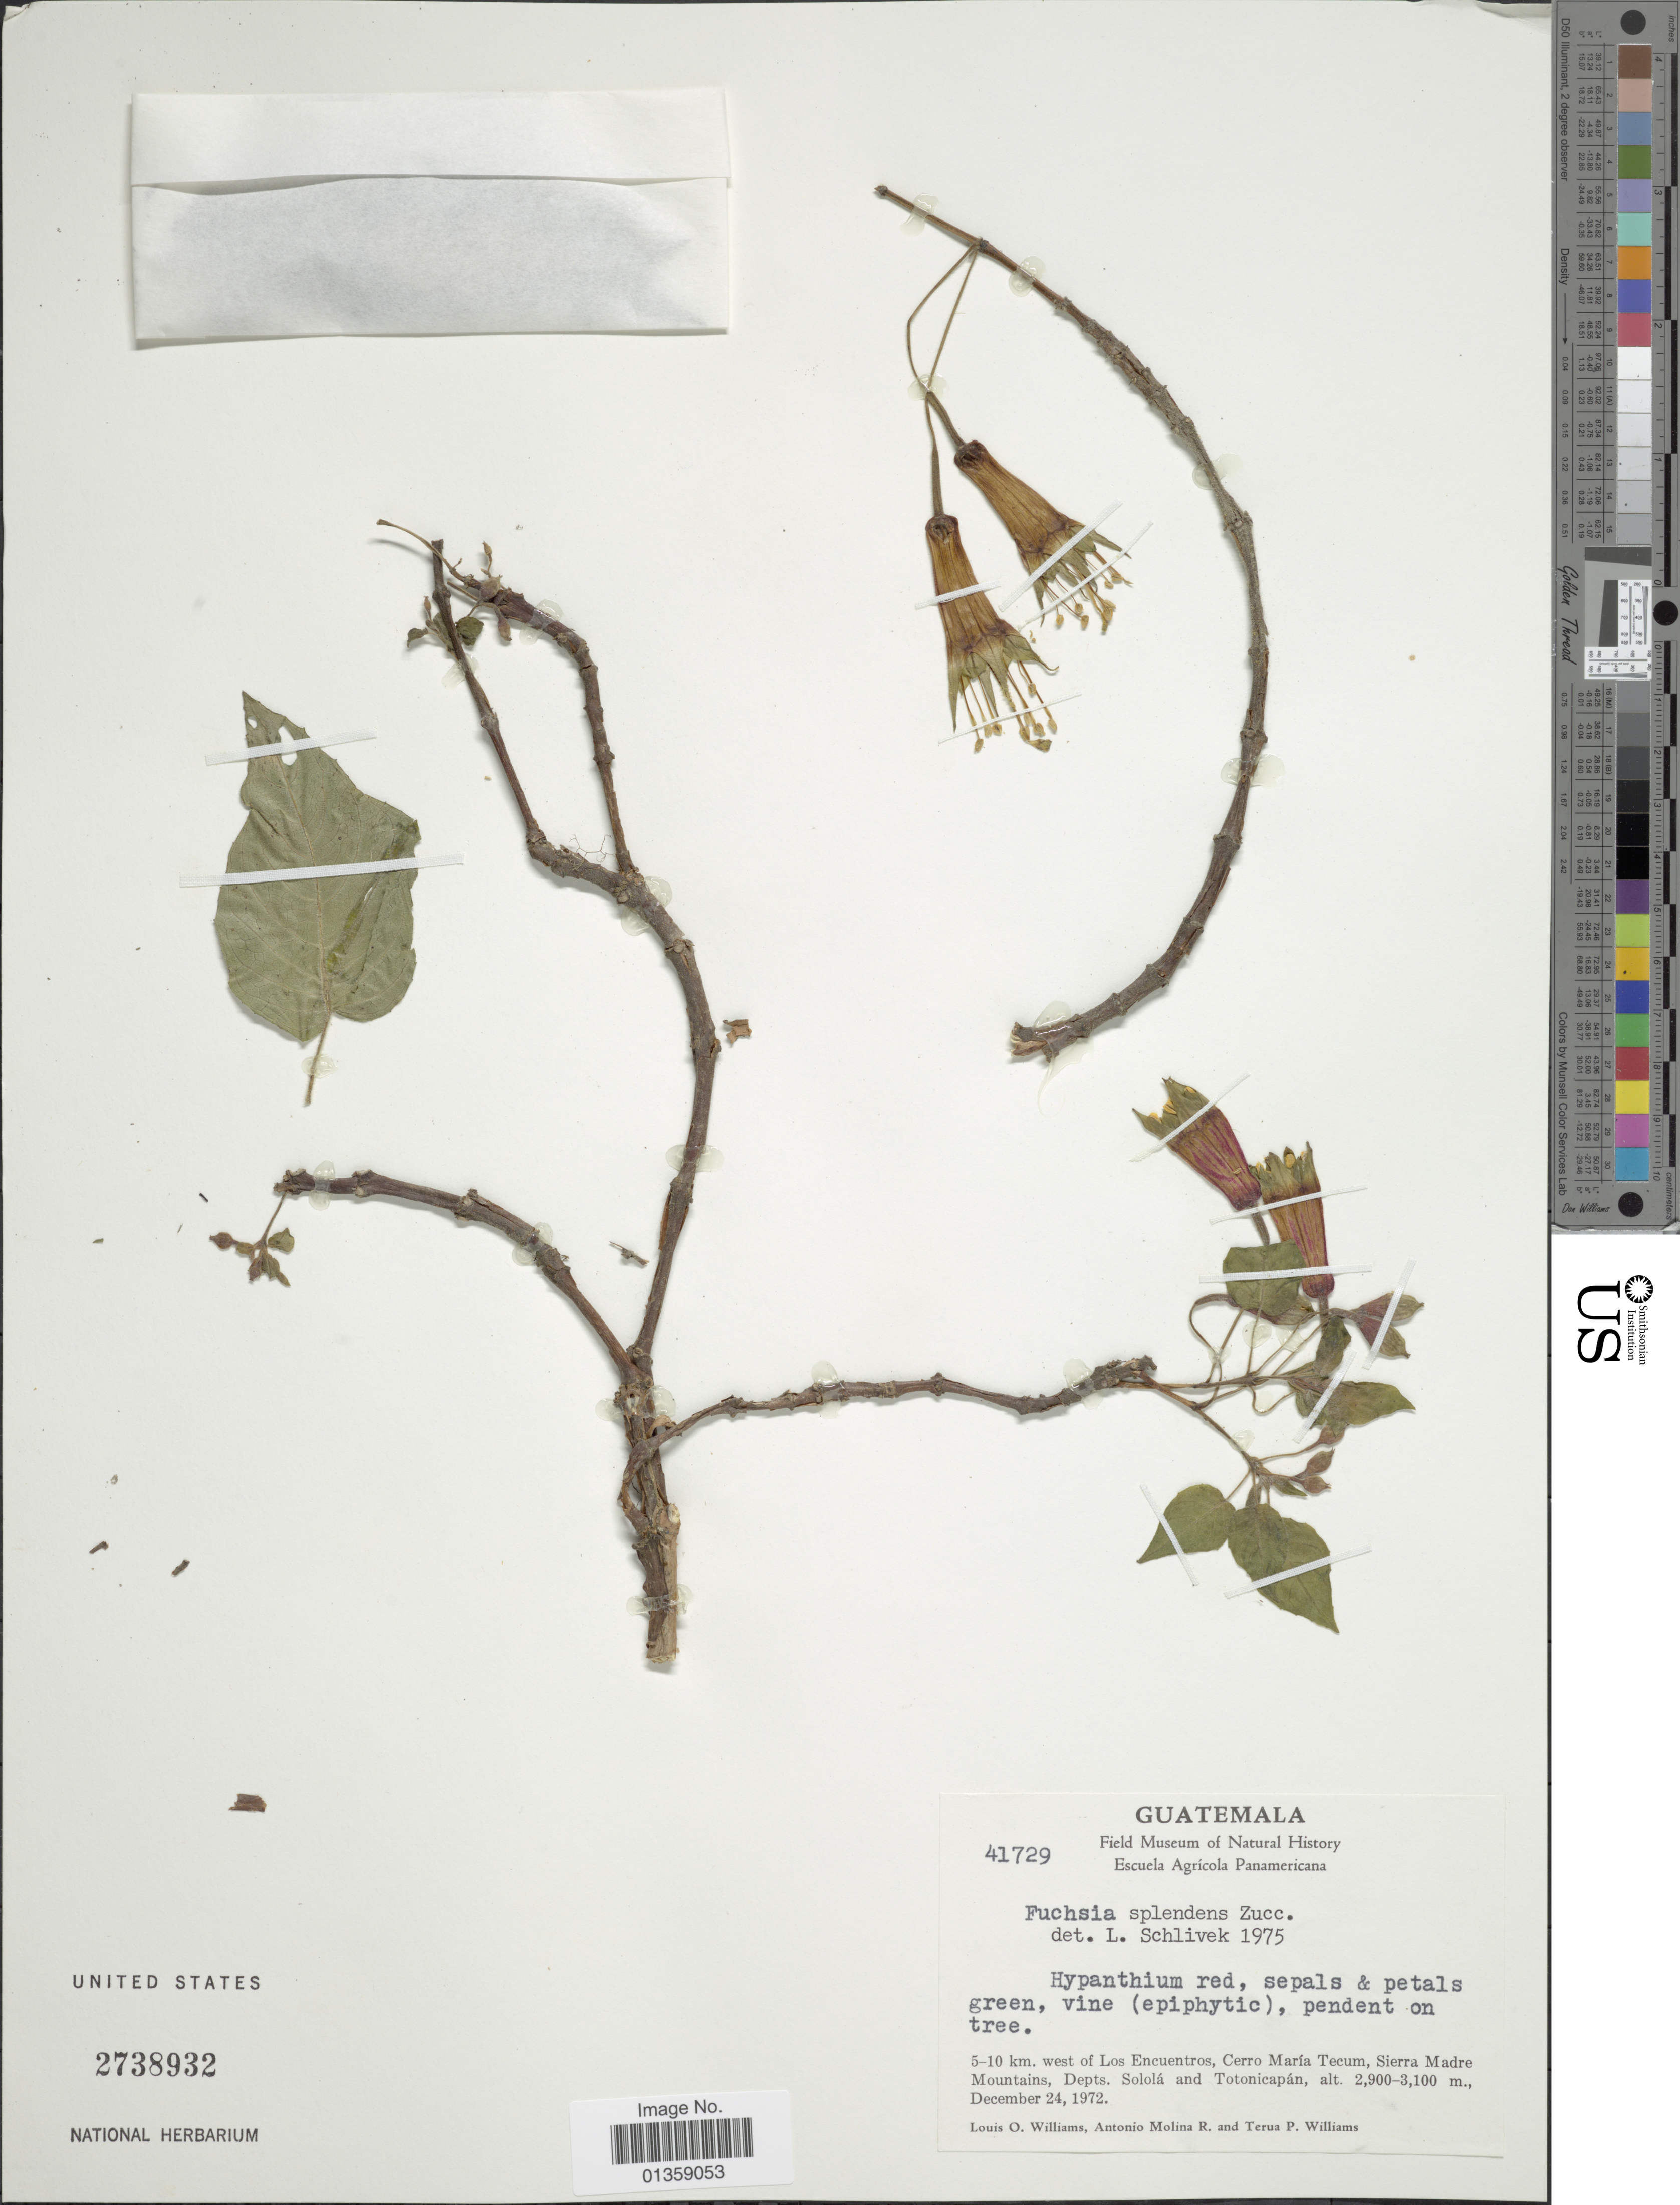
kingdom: Plantae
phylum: Tracheophyta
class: Magnoliopsida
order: Myrtales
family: Onagraceae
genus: Fuchsia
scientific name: Fuchsia splendens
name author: Zucc.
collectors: L. O. Williams, A. Molina R. & T. P. Williams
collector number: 41729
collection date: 1972-12-24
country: Guatemala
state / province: Sololá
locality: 5-10 km. west of Los Encuentros, Cerro María Tecum, Sierra Madre Mountains, Depts. Sololá and Totonicapán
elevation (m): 2900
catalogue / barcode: US 2738932